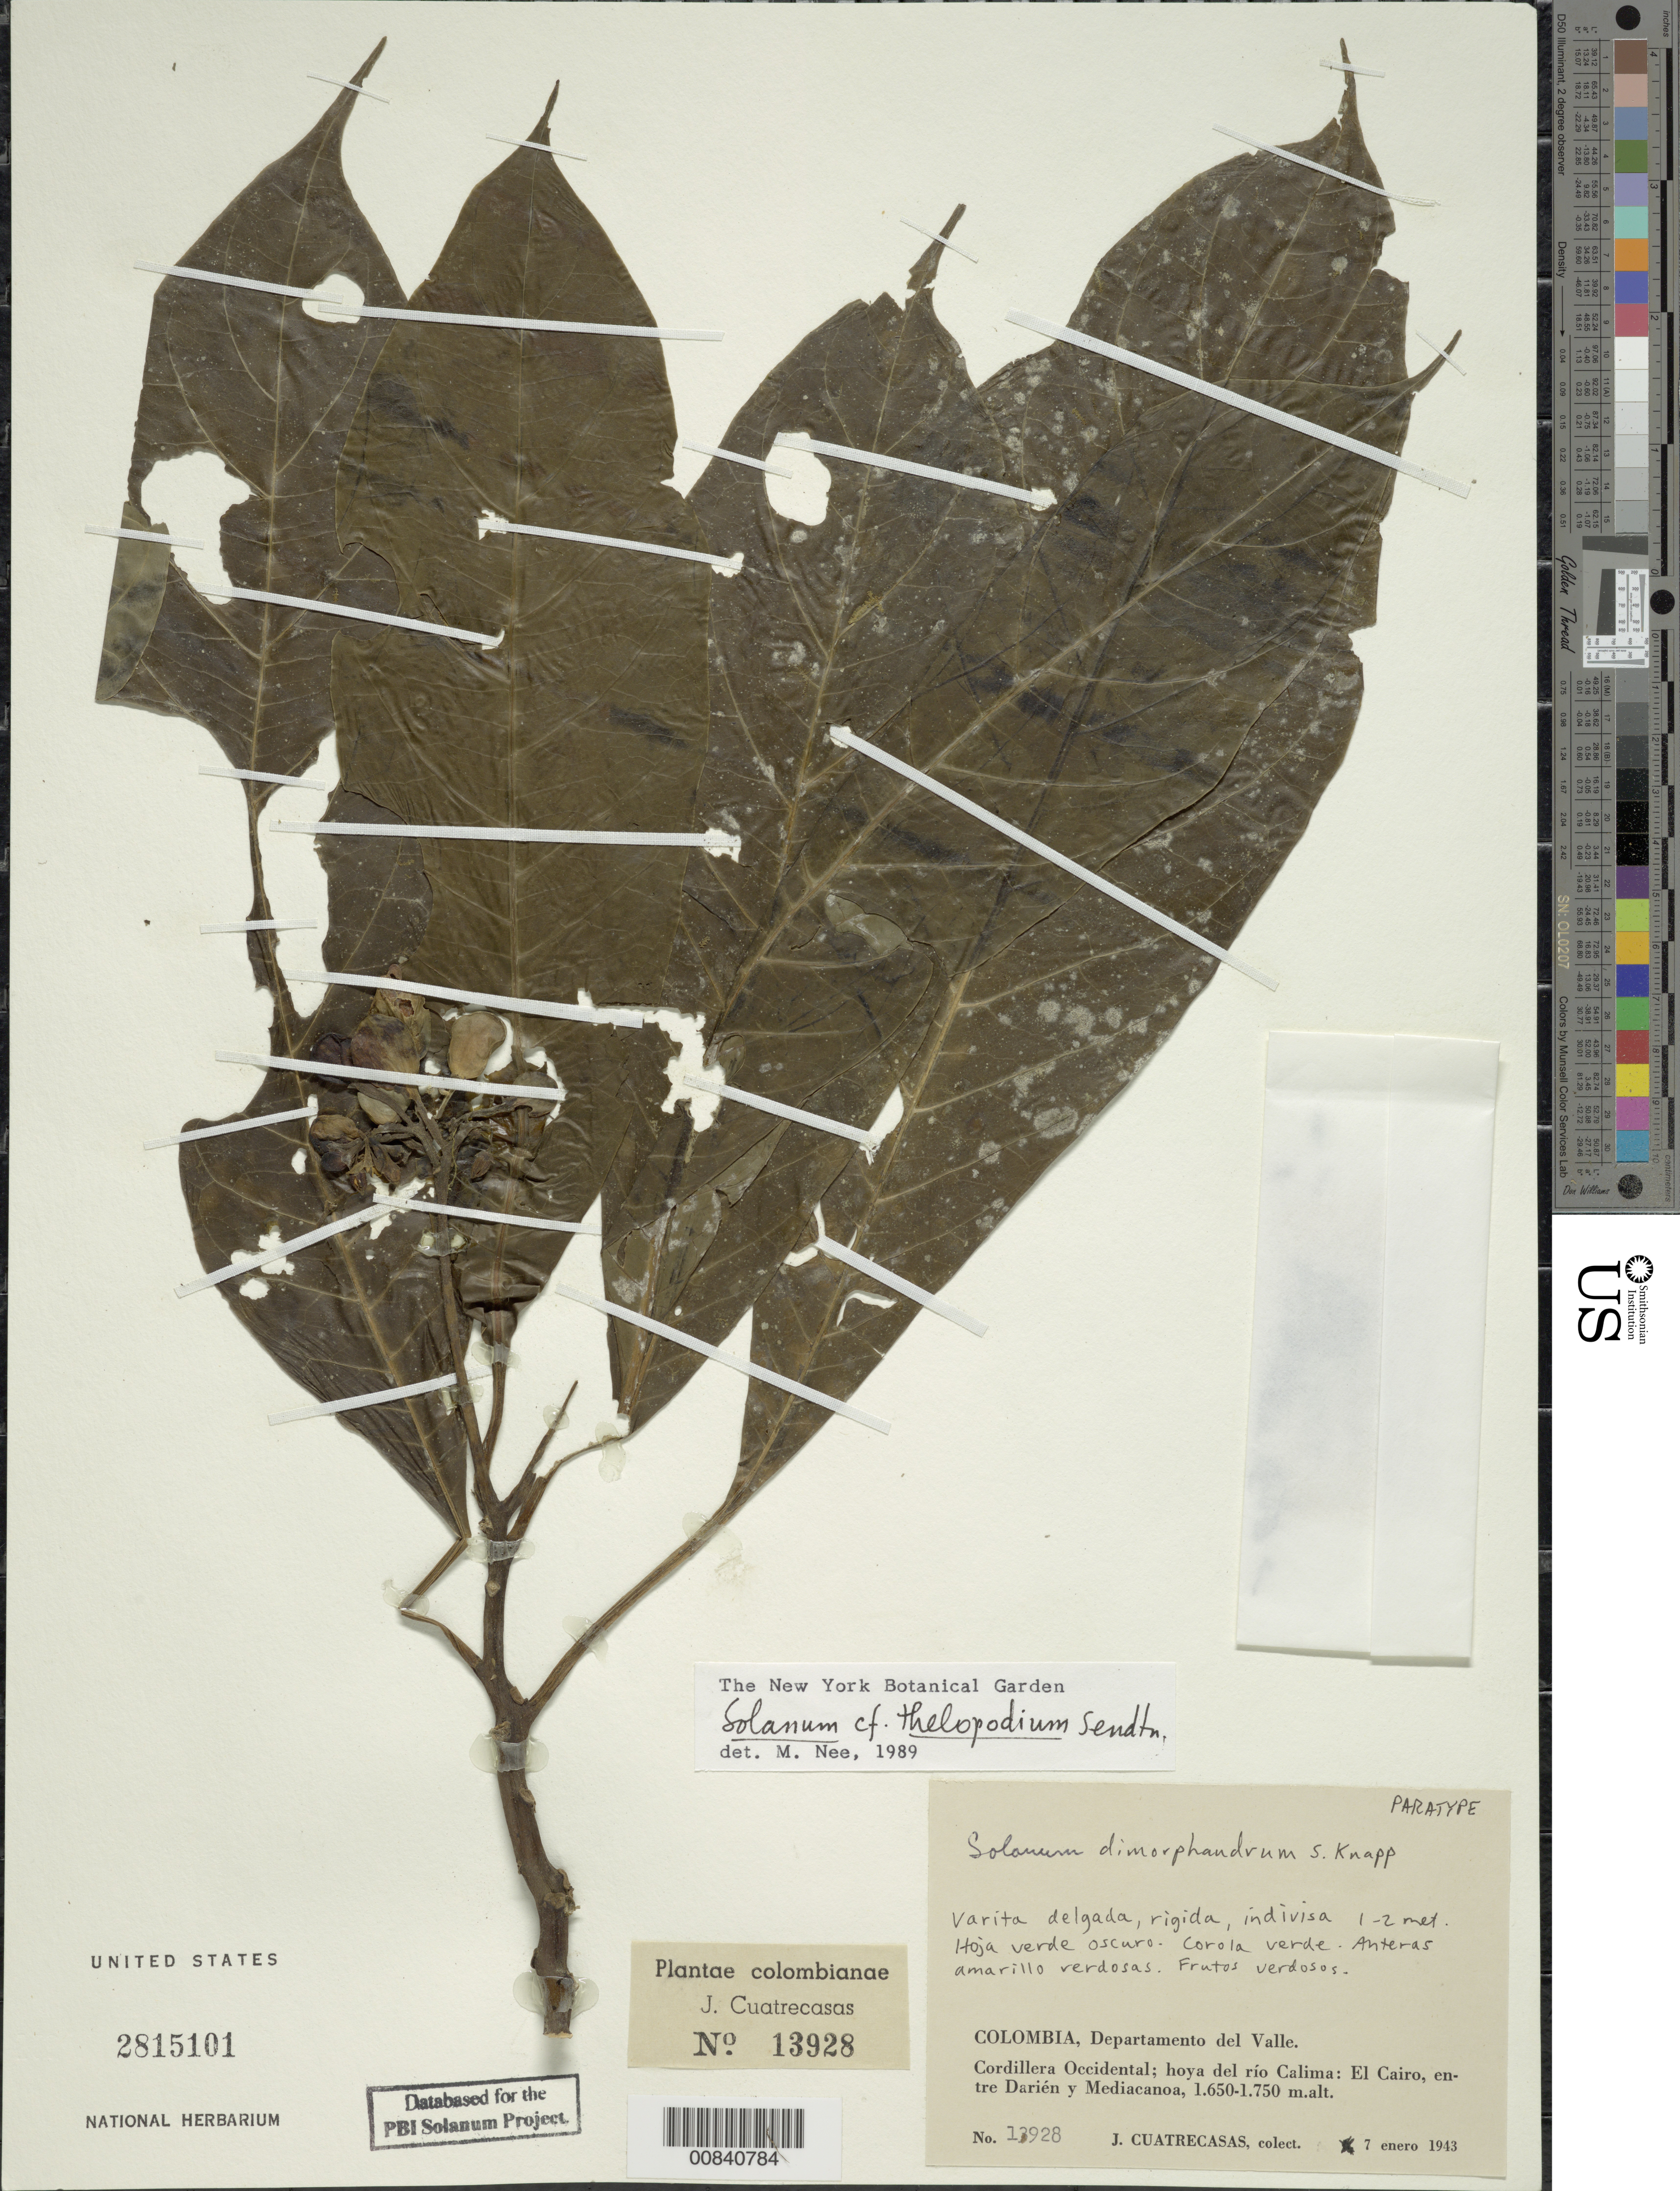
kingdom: Plantae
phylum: Tracheophyta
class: Magnoliopsida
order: Solanales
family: Solanaceae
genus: Solanum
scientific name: Solanum thelopodium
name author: Sendtn.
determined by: Nee, Michael H.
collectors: J. Cuatrecasas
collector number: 13928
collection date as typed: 7 Jan 1943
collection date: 1943-01-07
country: Colombia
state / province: Valle del Cauca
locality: Cordillera Occidental; hoya del río Calima: El Cairo, entre Darién y Mediacanoa.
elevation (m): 1650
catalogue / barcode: US 2815101